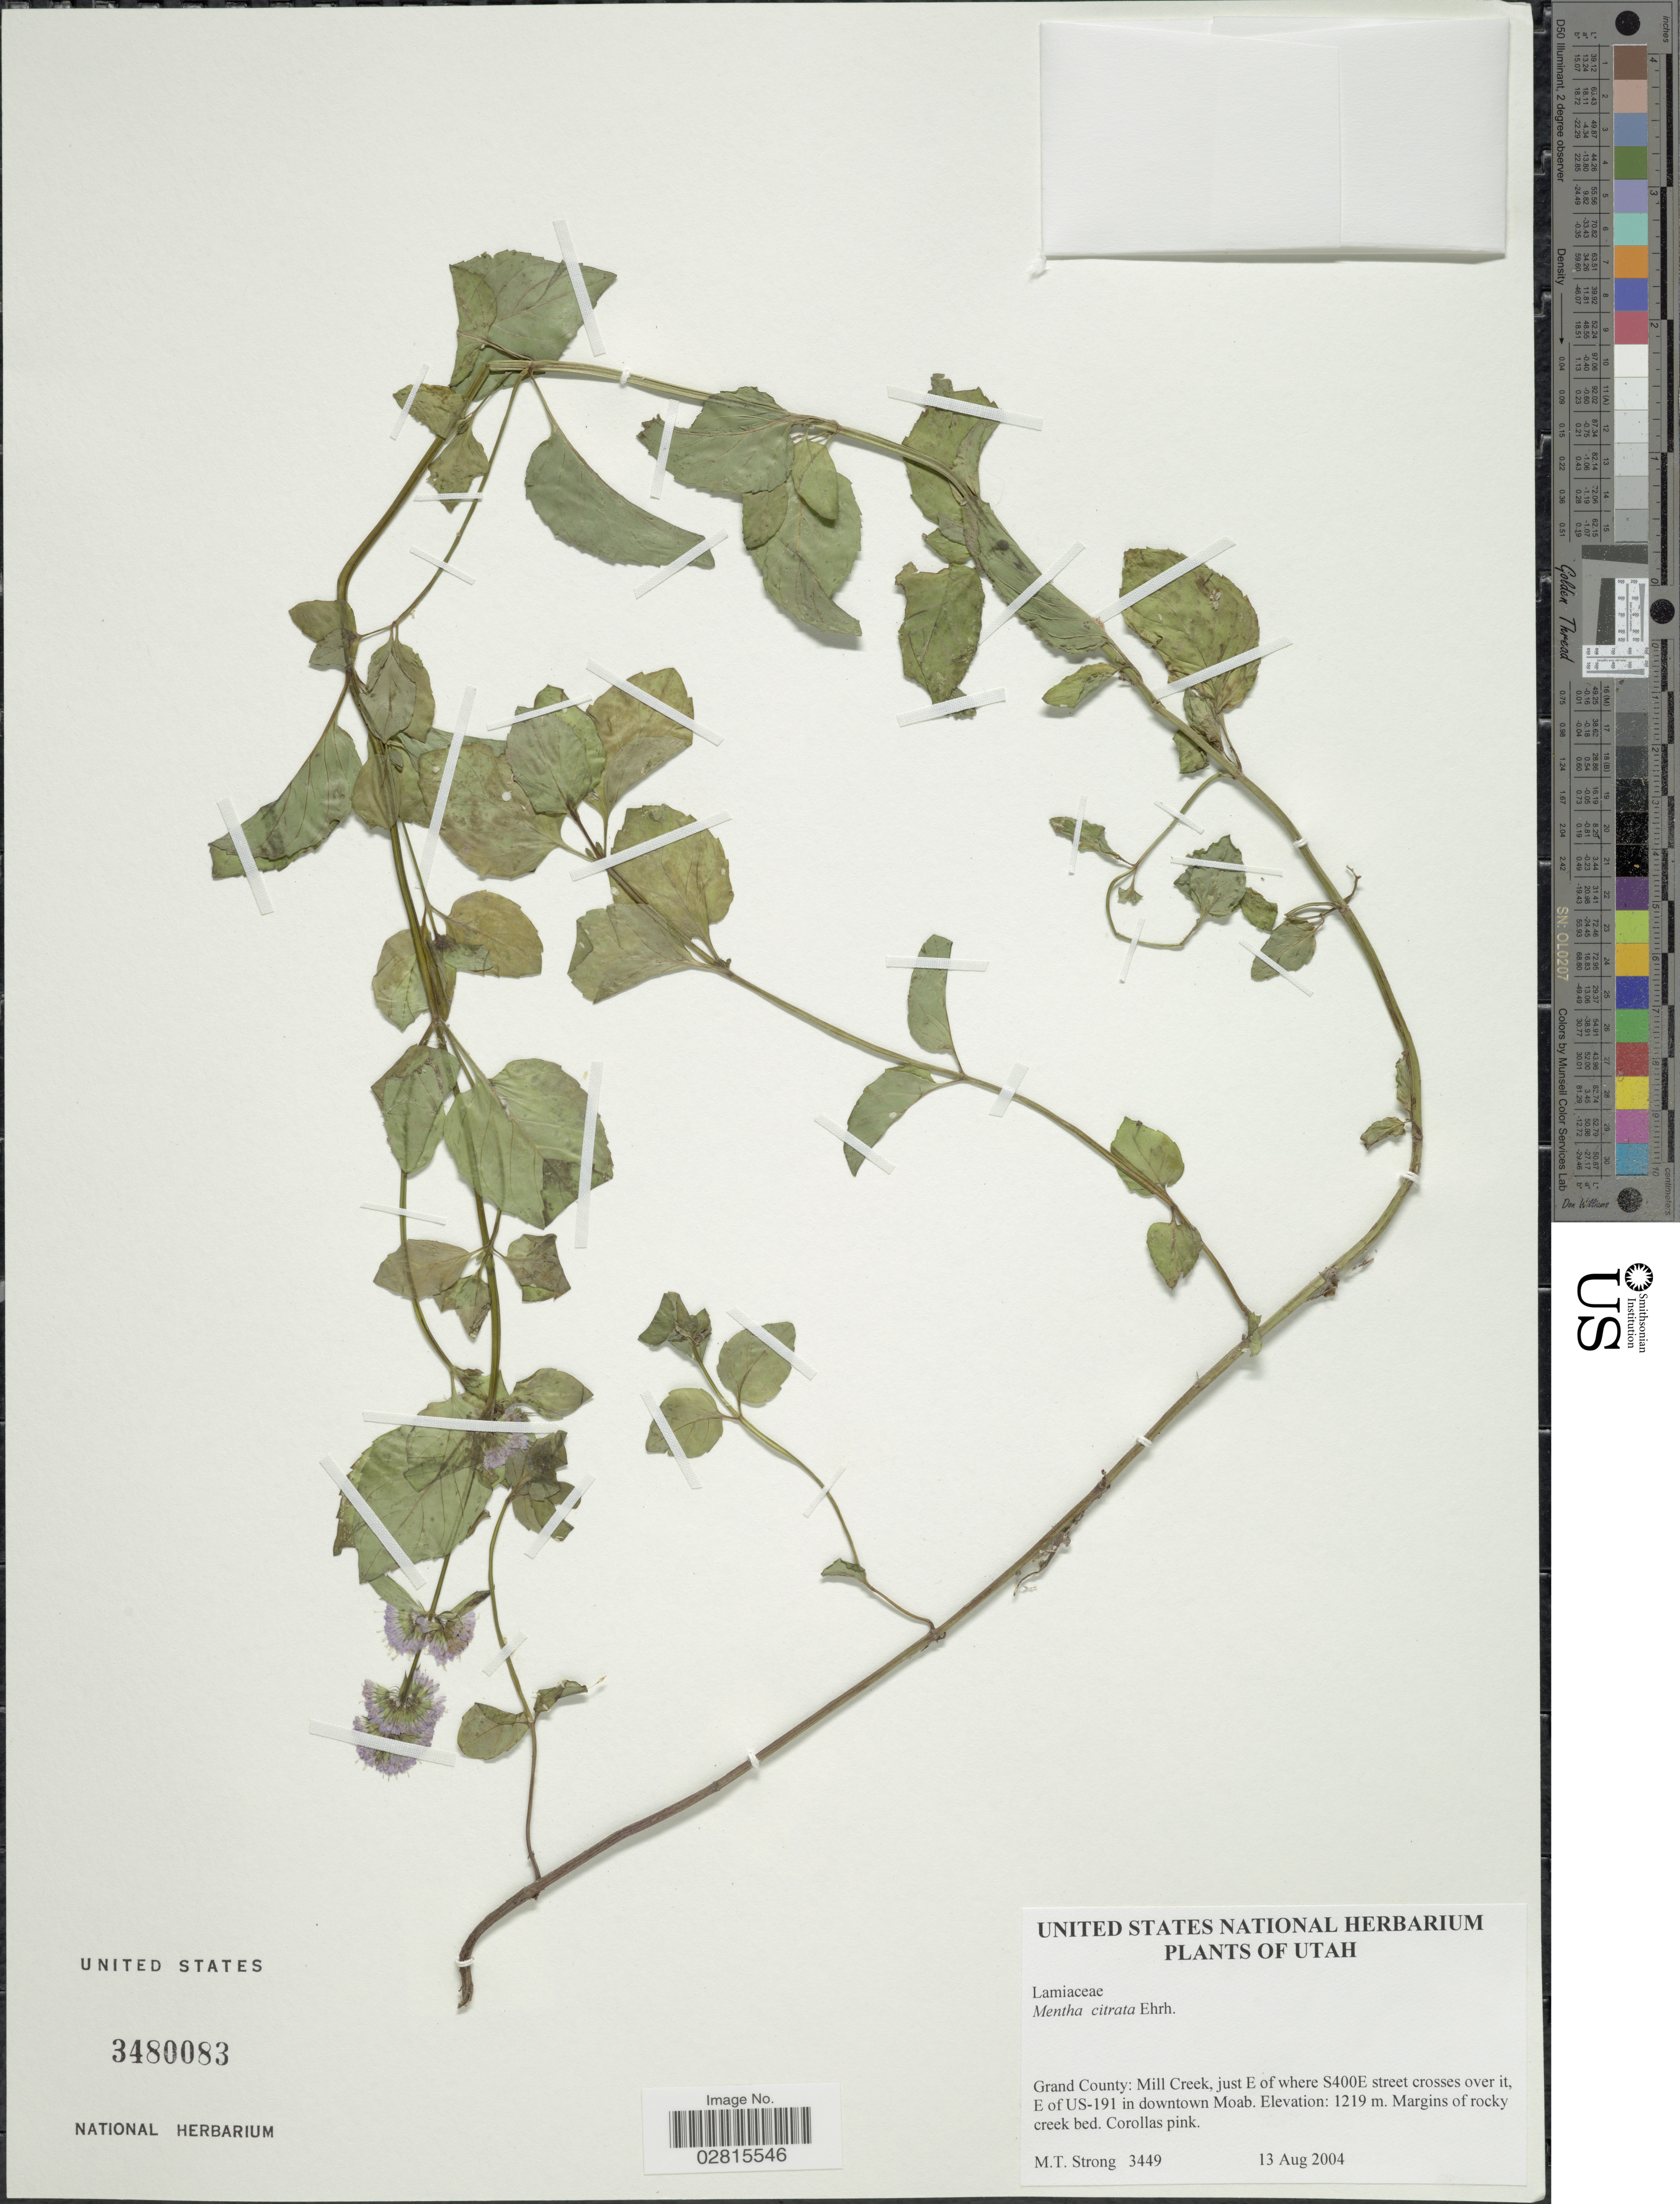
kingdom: Plantae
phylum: Tracheophyta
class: Magnoliopsida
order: Lamiales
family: Lamiaceae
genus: Mentha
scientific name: Mentha citrata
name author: Ehrh.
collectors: M. T. Strong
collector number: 3449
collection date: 2004-08-13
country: United States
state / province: Utah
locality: Grand County: Mill Creek, just E of where S400E street crosses over it, E of US-191 in downtown Moab.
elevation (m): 1219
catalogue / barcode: US 3480083